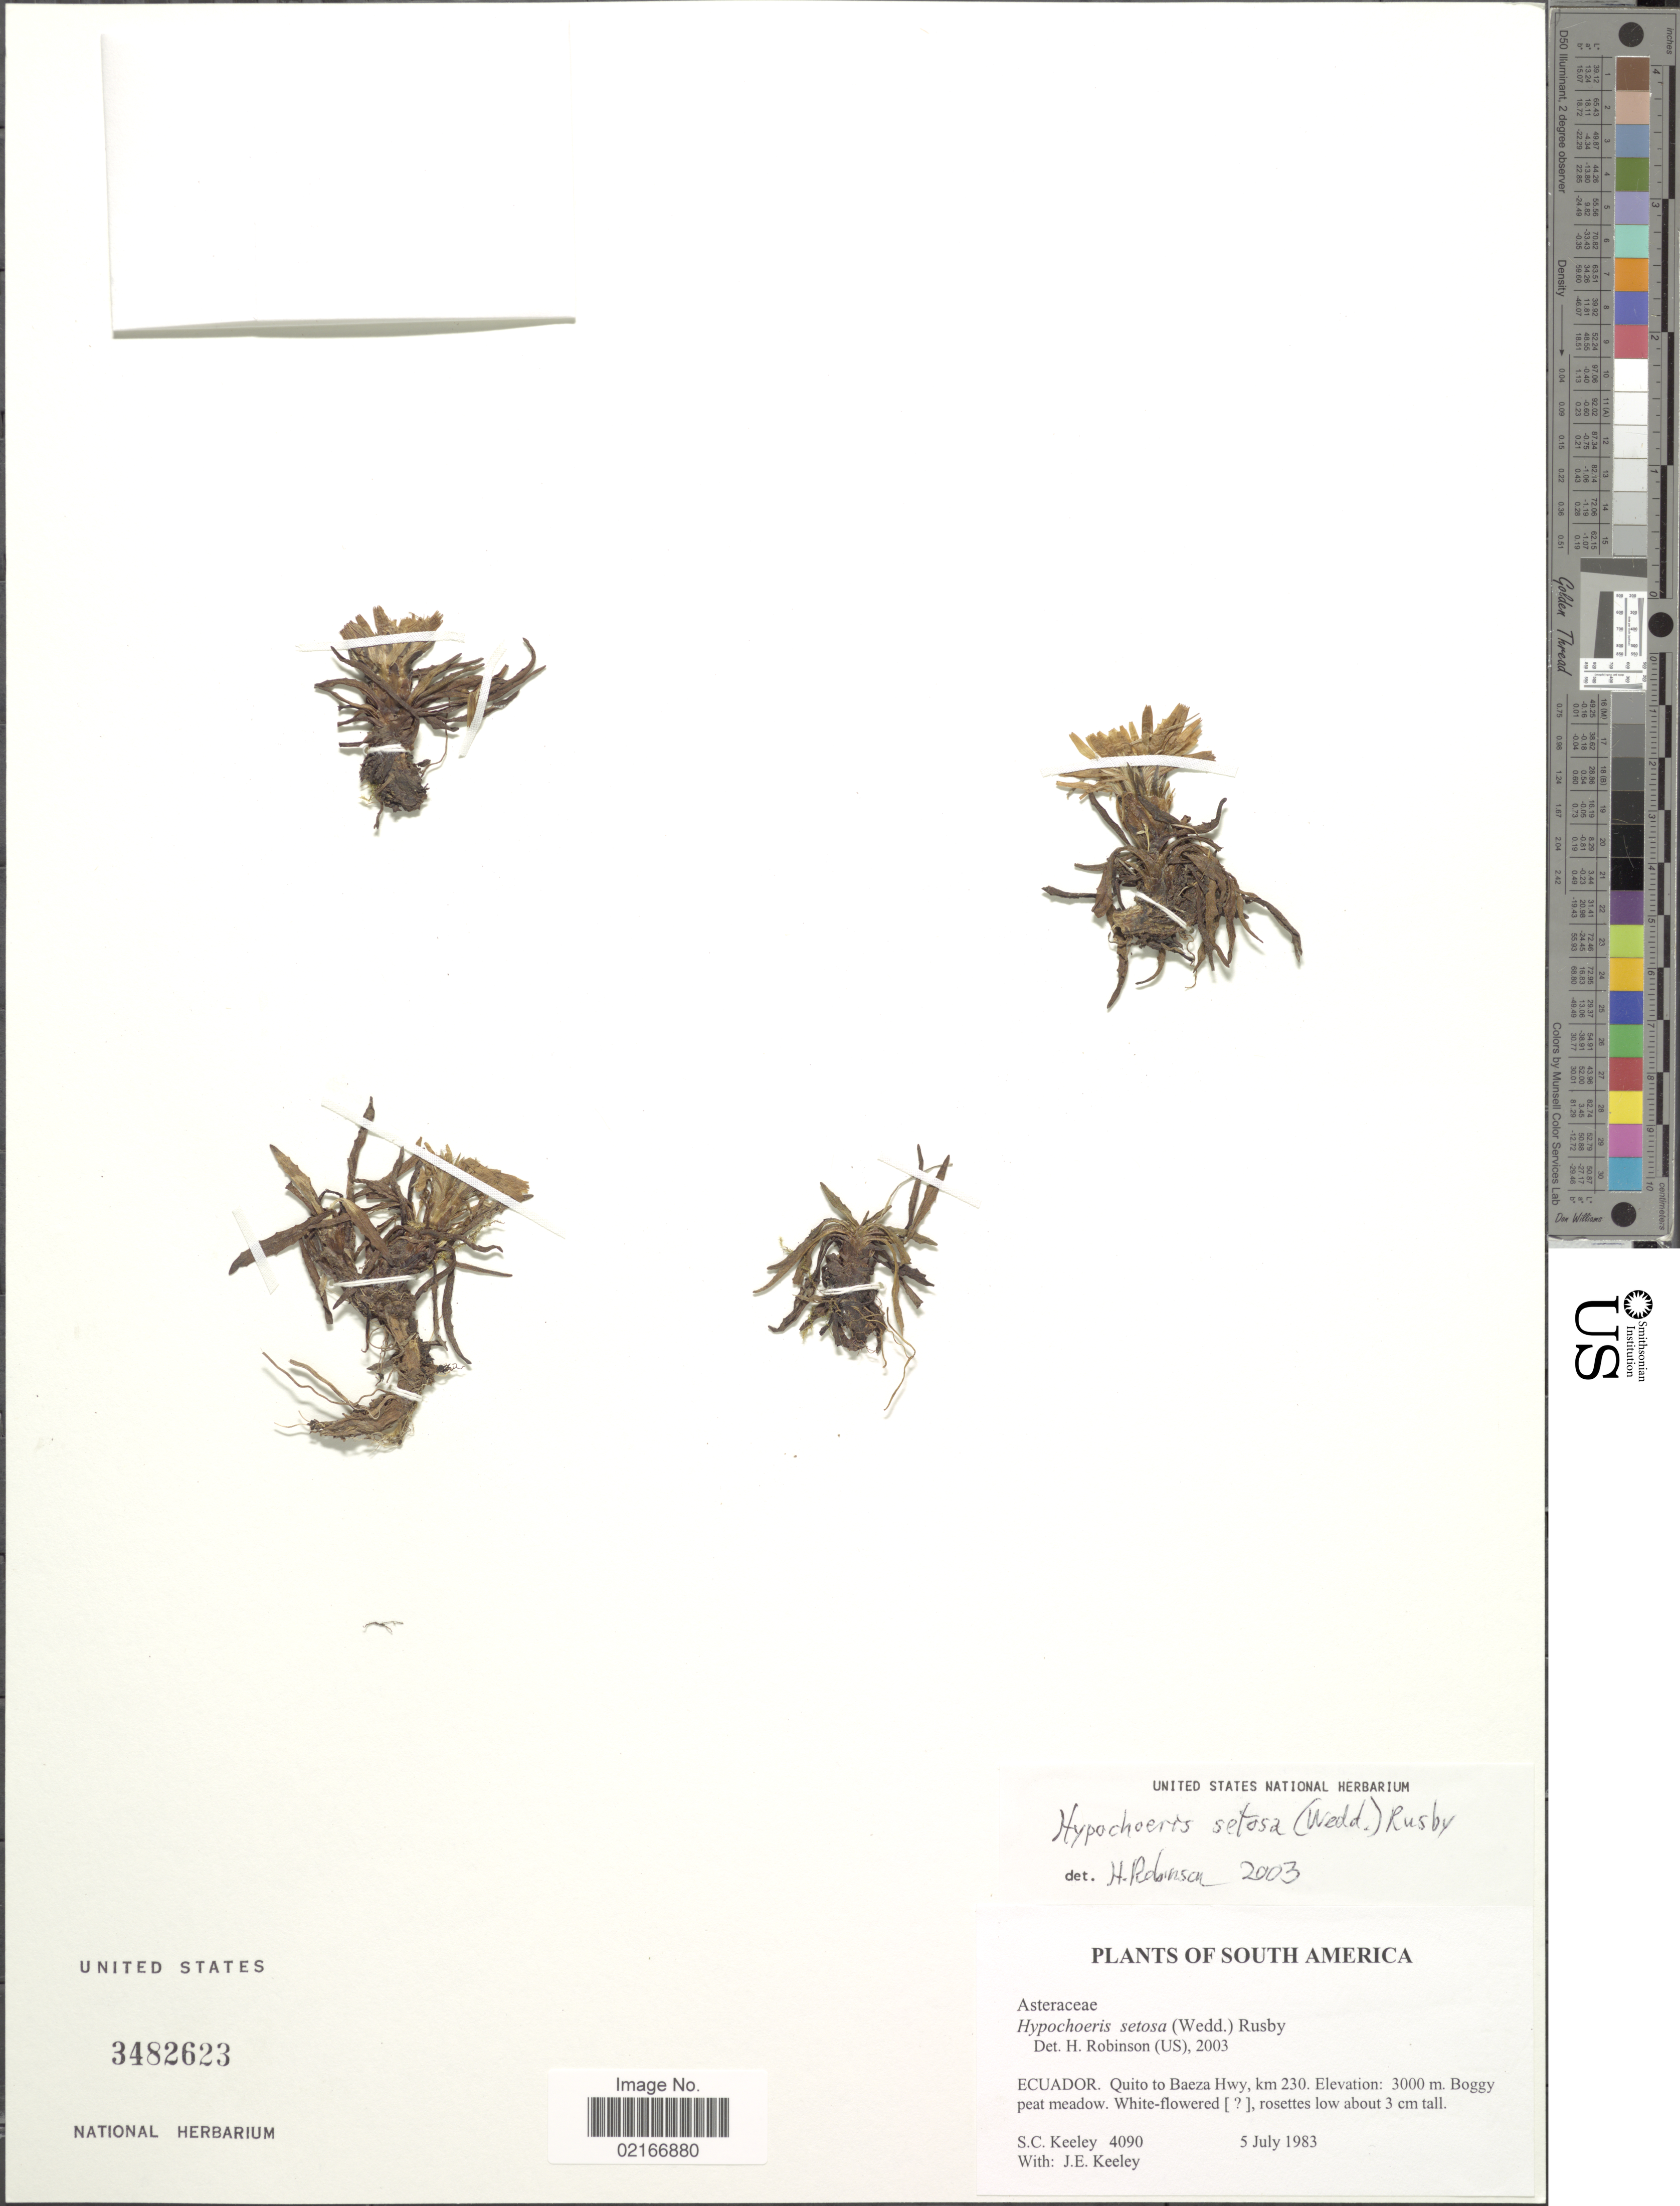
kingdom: Plantae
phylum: Tracheophyta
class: Magnoliopsida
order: Asterales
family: Asteraceae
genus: Hypochaeris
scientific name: Hypochaeris setosa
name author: Formánek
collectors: S. C. Keeley & J. E. Keeley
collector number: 4090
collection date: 1983-07-05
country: Ecuador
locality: Quito to Baeza Hwy, km 230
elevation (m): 3000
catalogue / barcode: US 3482623